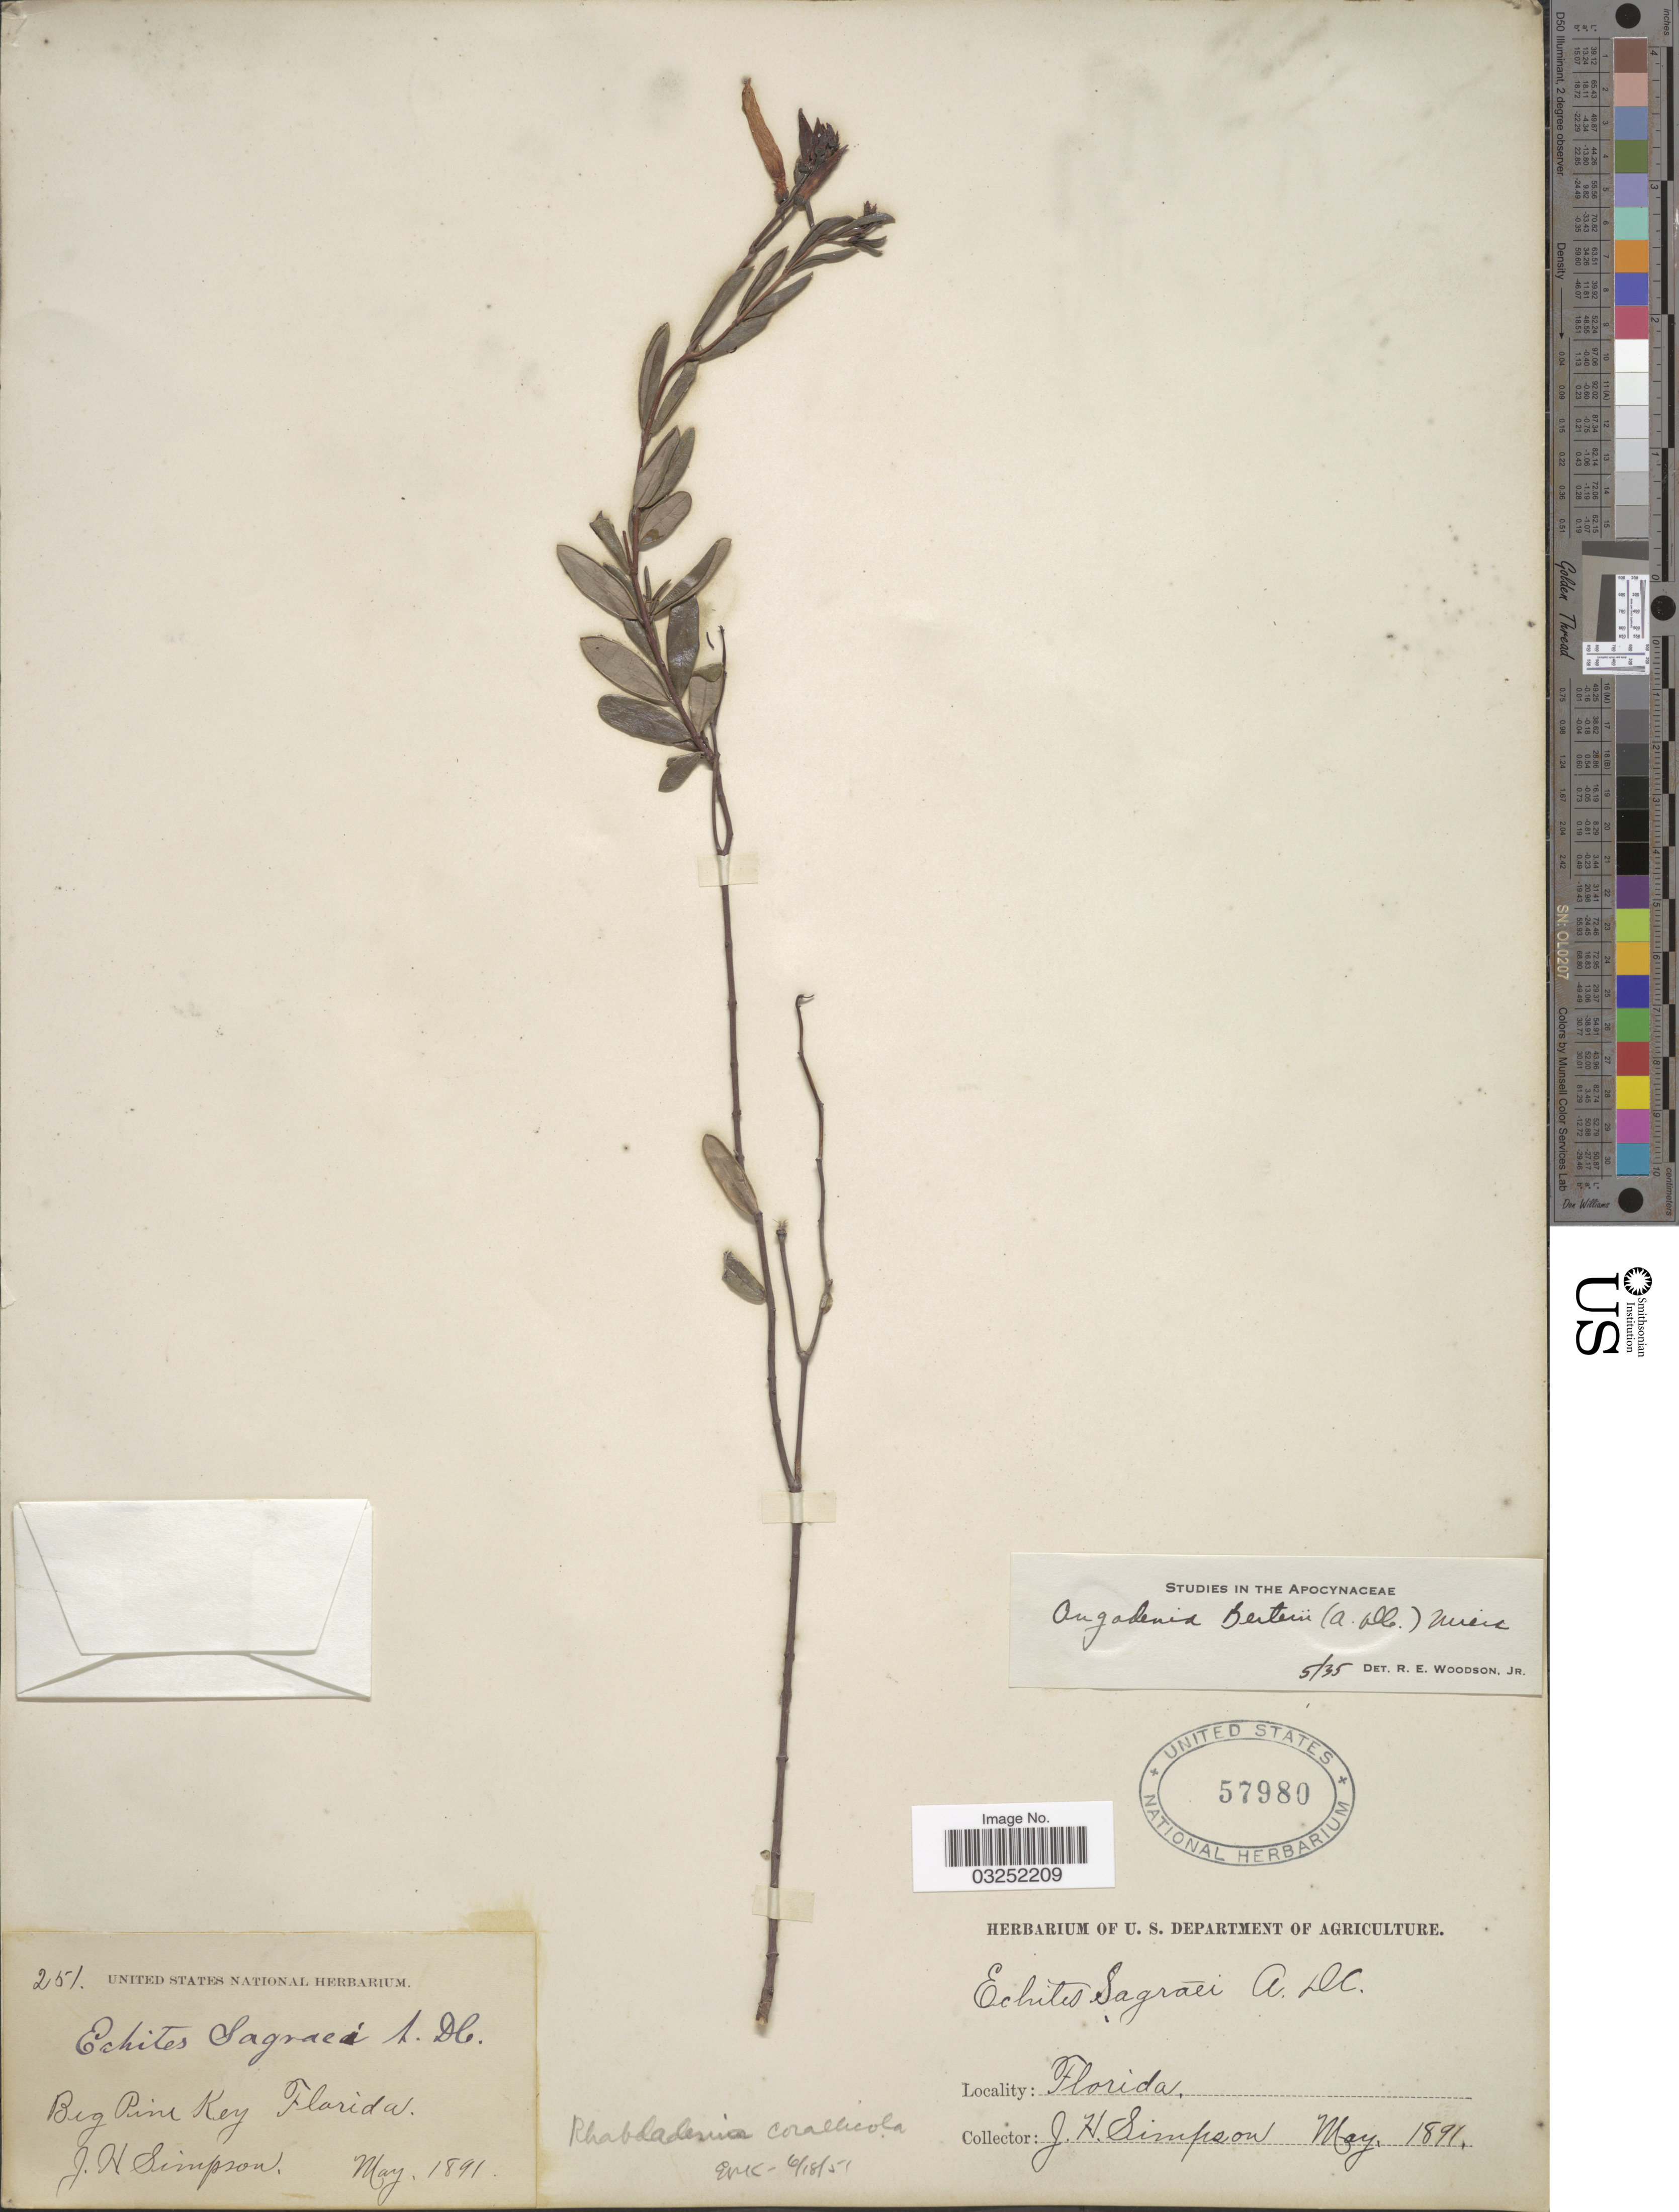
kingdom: Plantae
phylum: Tracheophyta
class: Magnoliopsida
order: Gentianales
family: Apocynaceae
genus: Angadenia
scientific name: Angadenia berteroi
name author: (A. DC.) Miers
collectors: J. H. Simpson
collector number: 251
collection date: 1891-05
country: United States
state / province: Florida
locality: Big Pine Key.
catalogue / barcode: US 57980